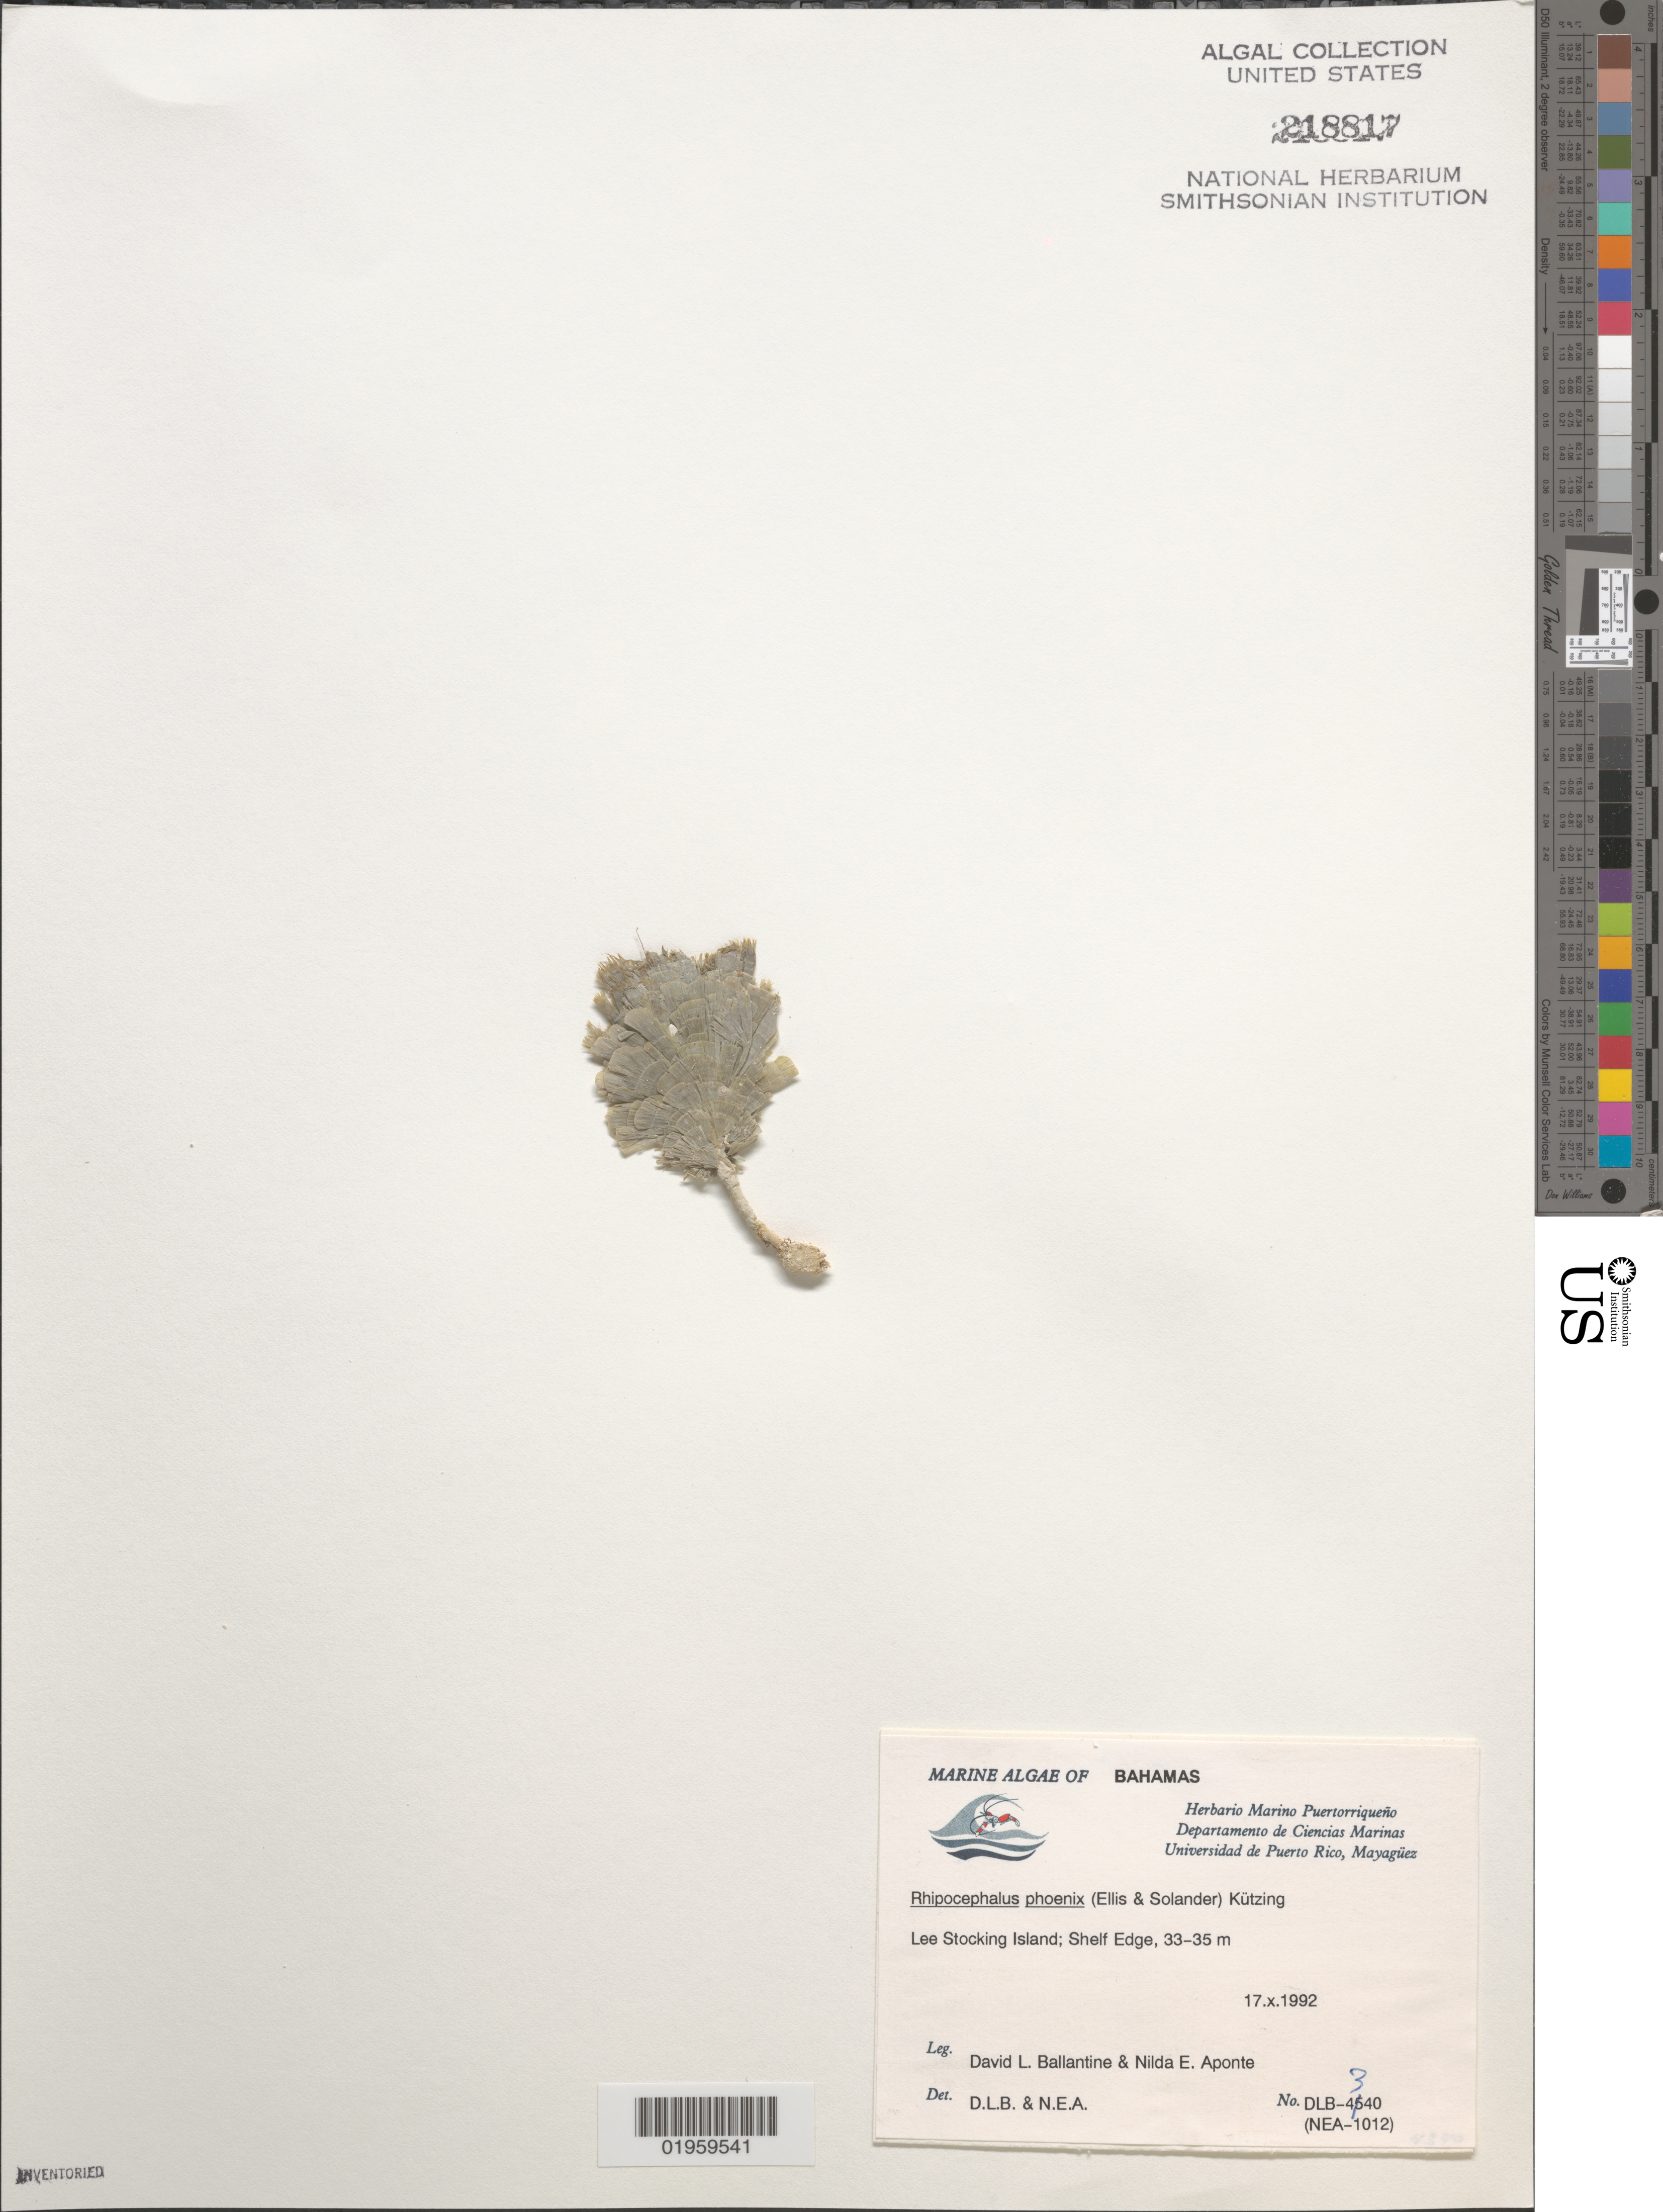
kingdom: Plantae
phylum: Chlorophyta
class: Ulvophyceae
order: Bryopsidales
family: Udoteaceae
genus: Rhipocephalus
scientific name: Rhipocephalus phoenix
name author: (J. Ellis & Sol.) Kütz.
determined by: Ballantine, D. L.; Aponte, N. E.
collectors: D.L. Ballantine & N. E. Aponte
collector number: DLB 4340, NEA 1012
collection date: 1992-10-17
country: Bahamas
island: Lee Stocking Island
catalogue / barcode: US 218817